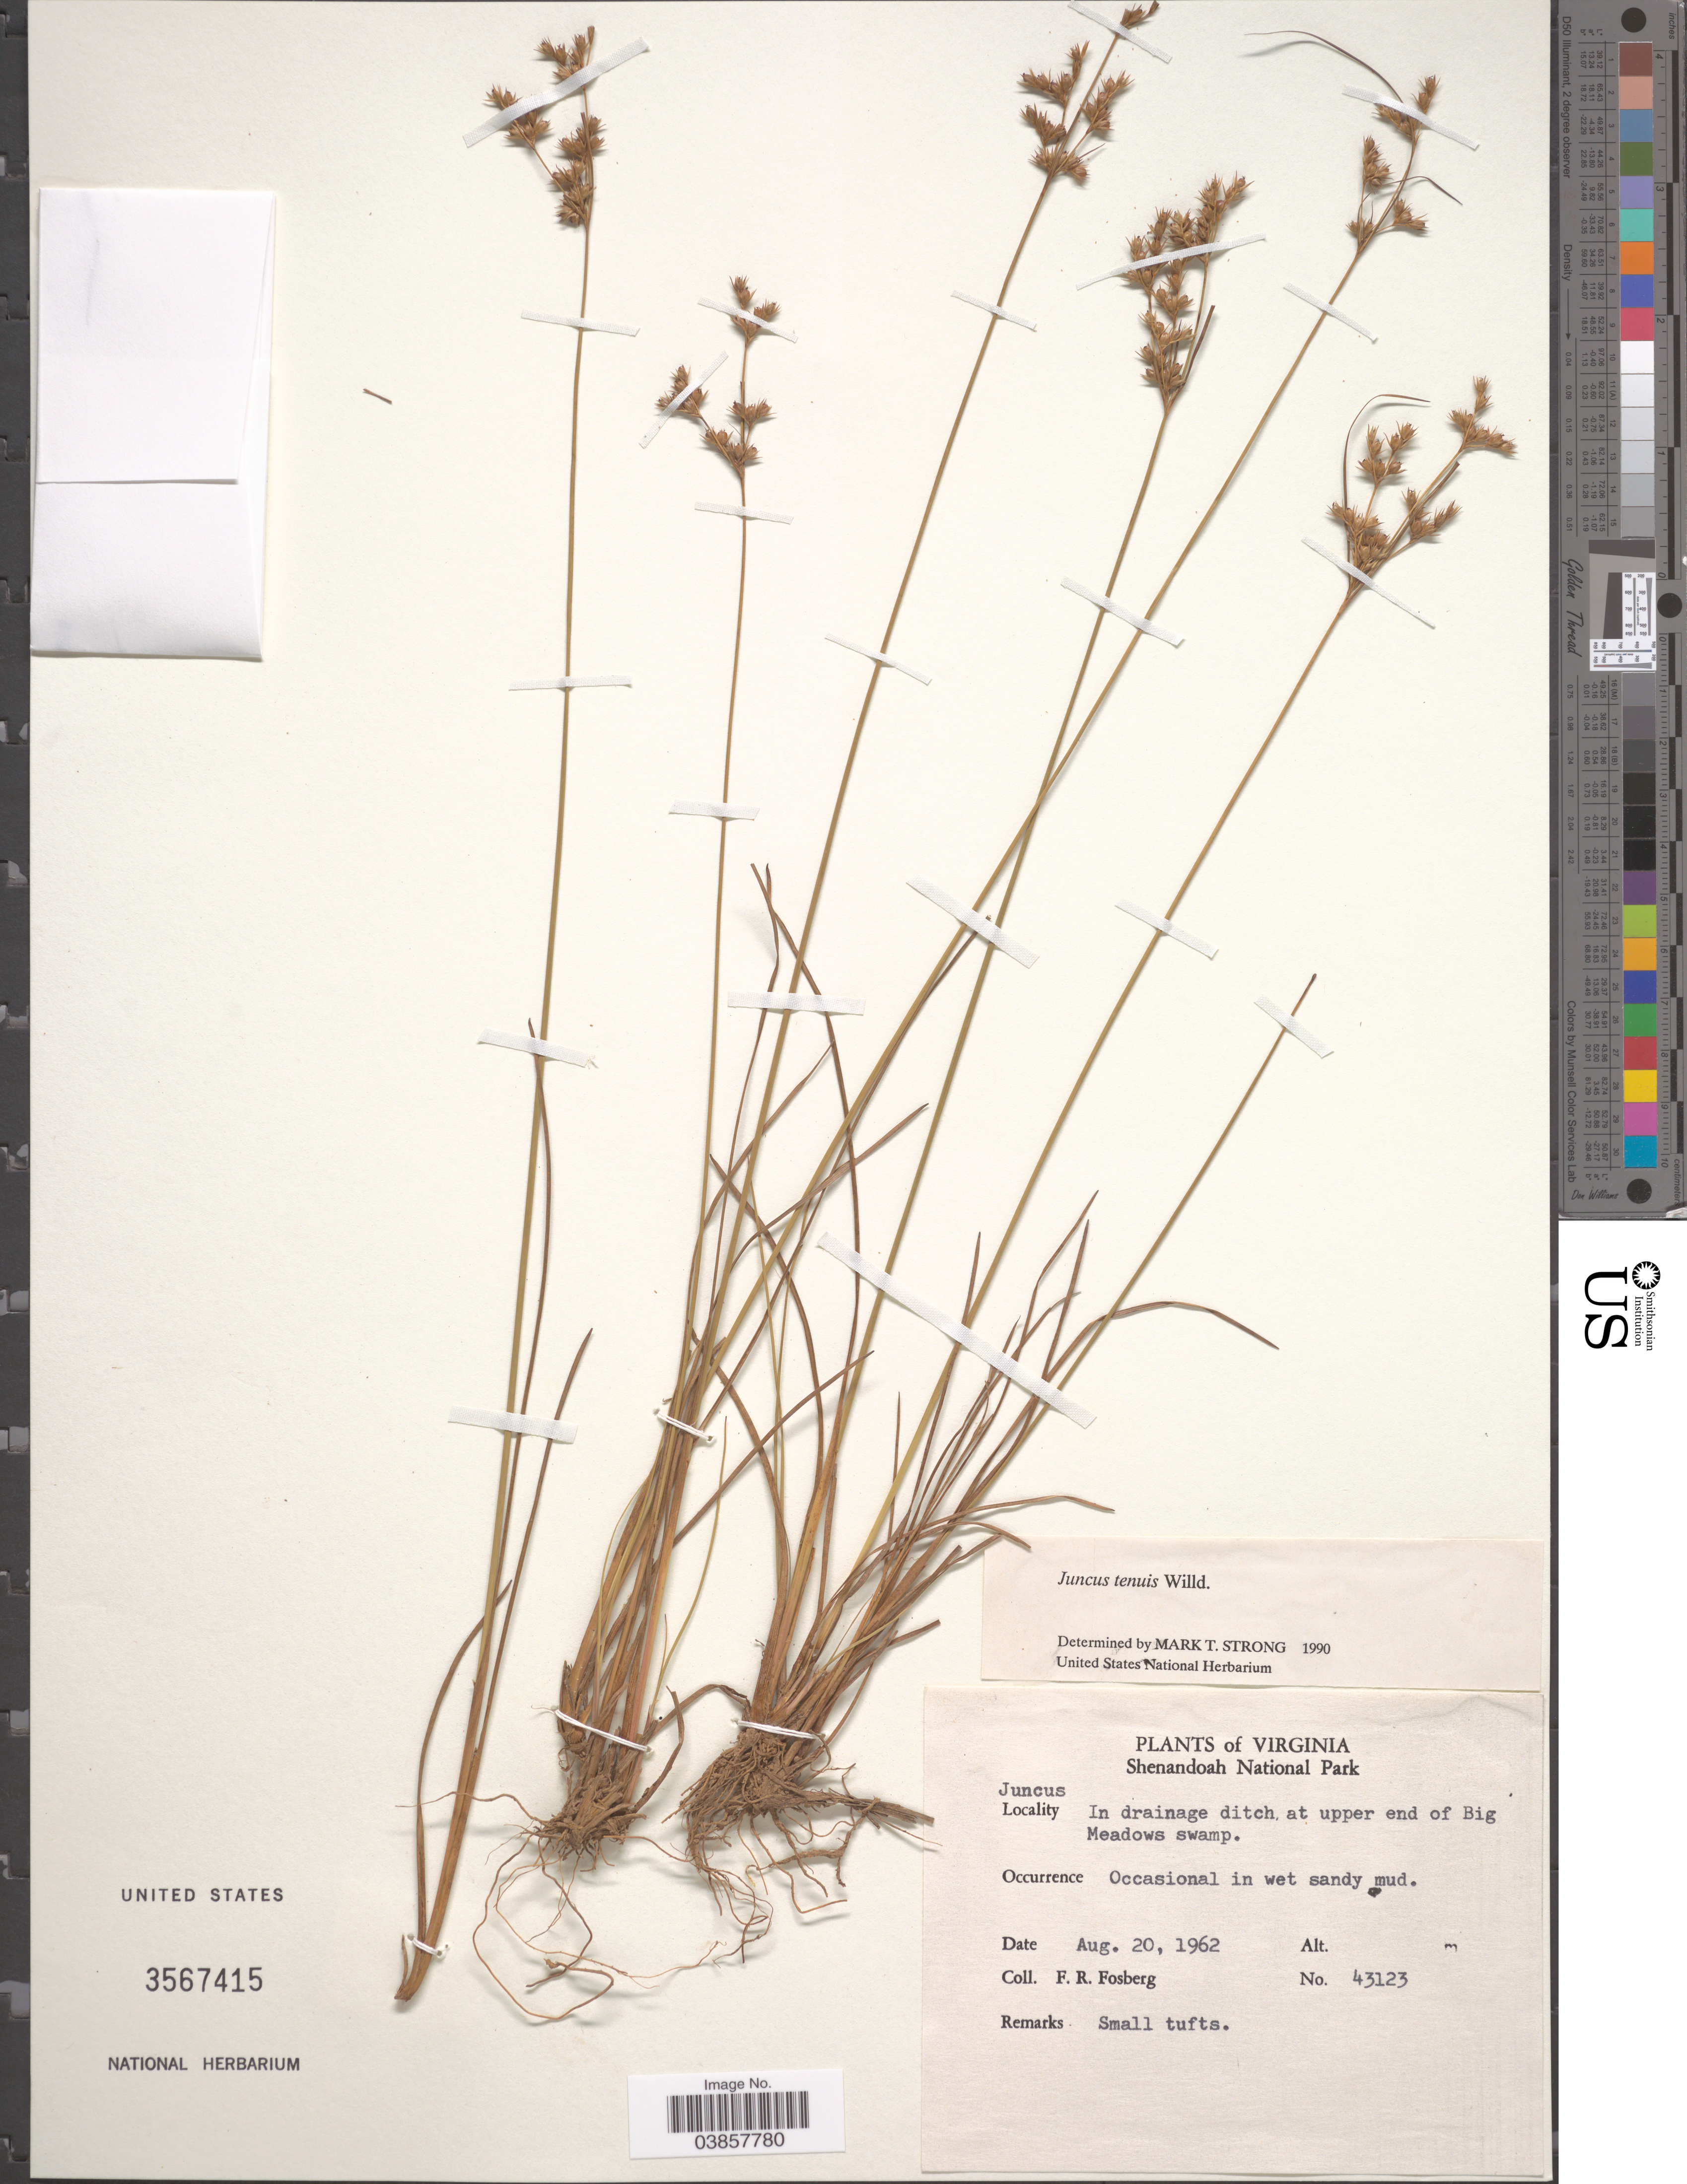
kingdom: Plantae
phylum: Tracheophyta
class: Liliopsida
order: Poales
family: Juncaceae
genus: Juncus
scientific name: Juncus tenuis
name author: Willd.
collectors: F. R. Fosberg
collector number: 43123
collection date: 1962-08-20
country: United States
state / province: Virginia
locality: Shenandoah National Park. In drainage ditch at upper end of Big Meadow of Big Meadows swamp.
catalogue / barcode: US 3567415